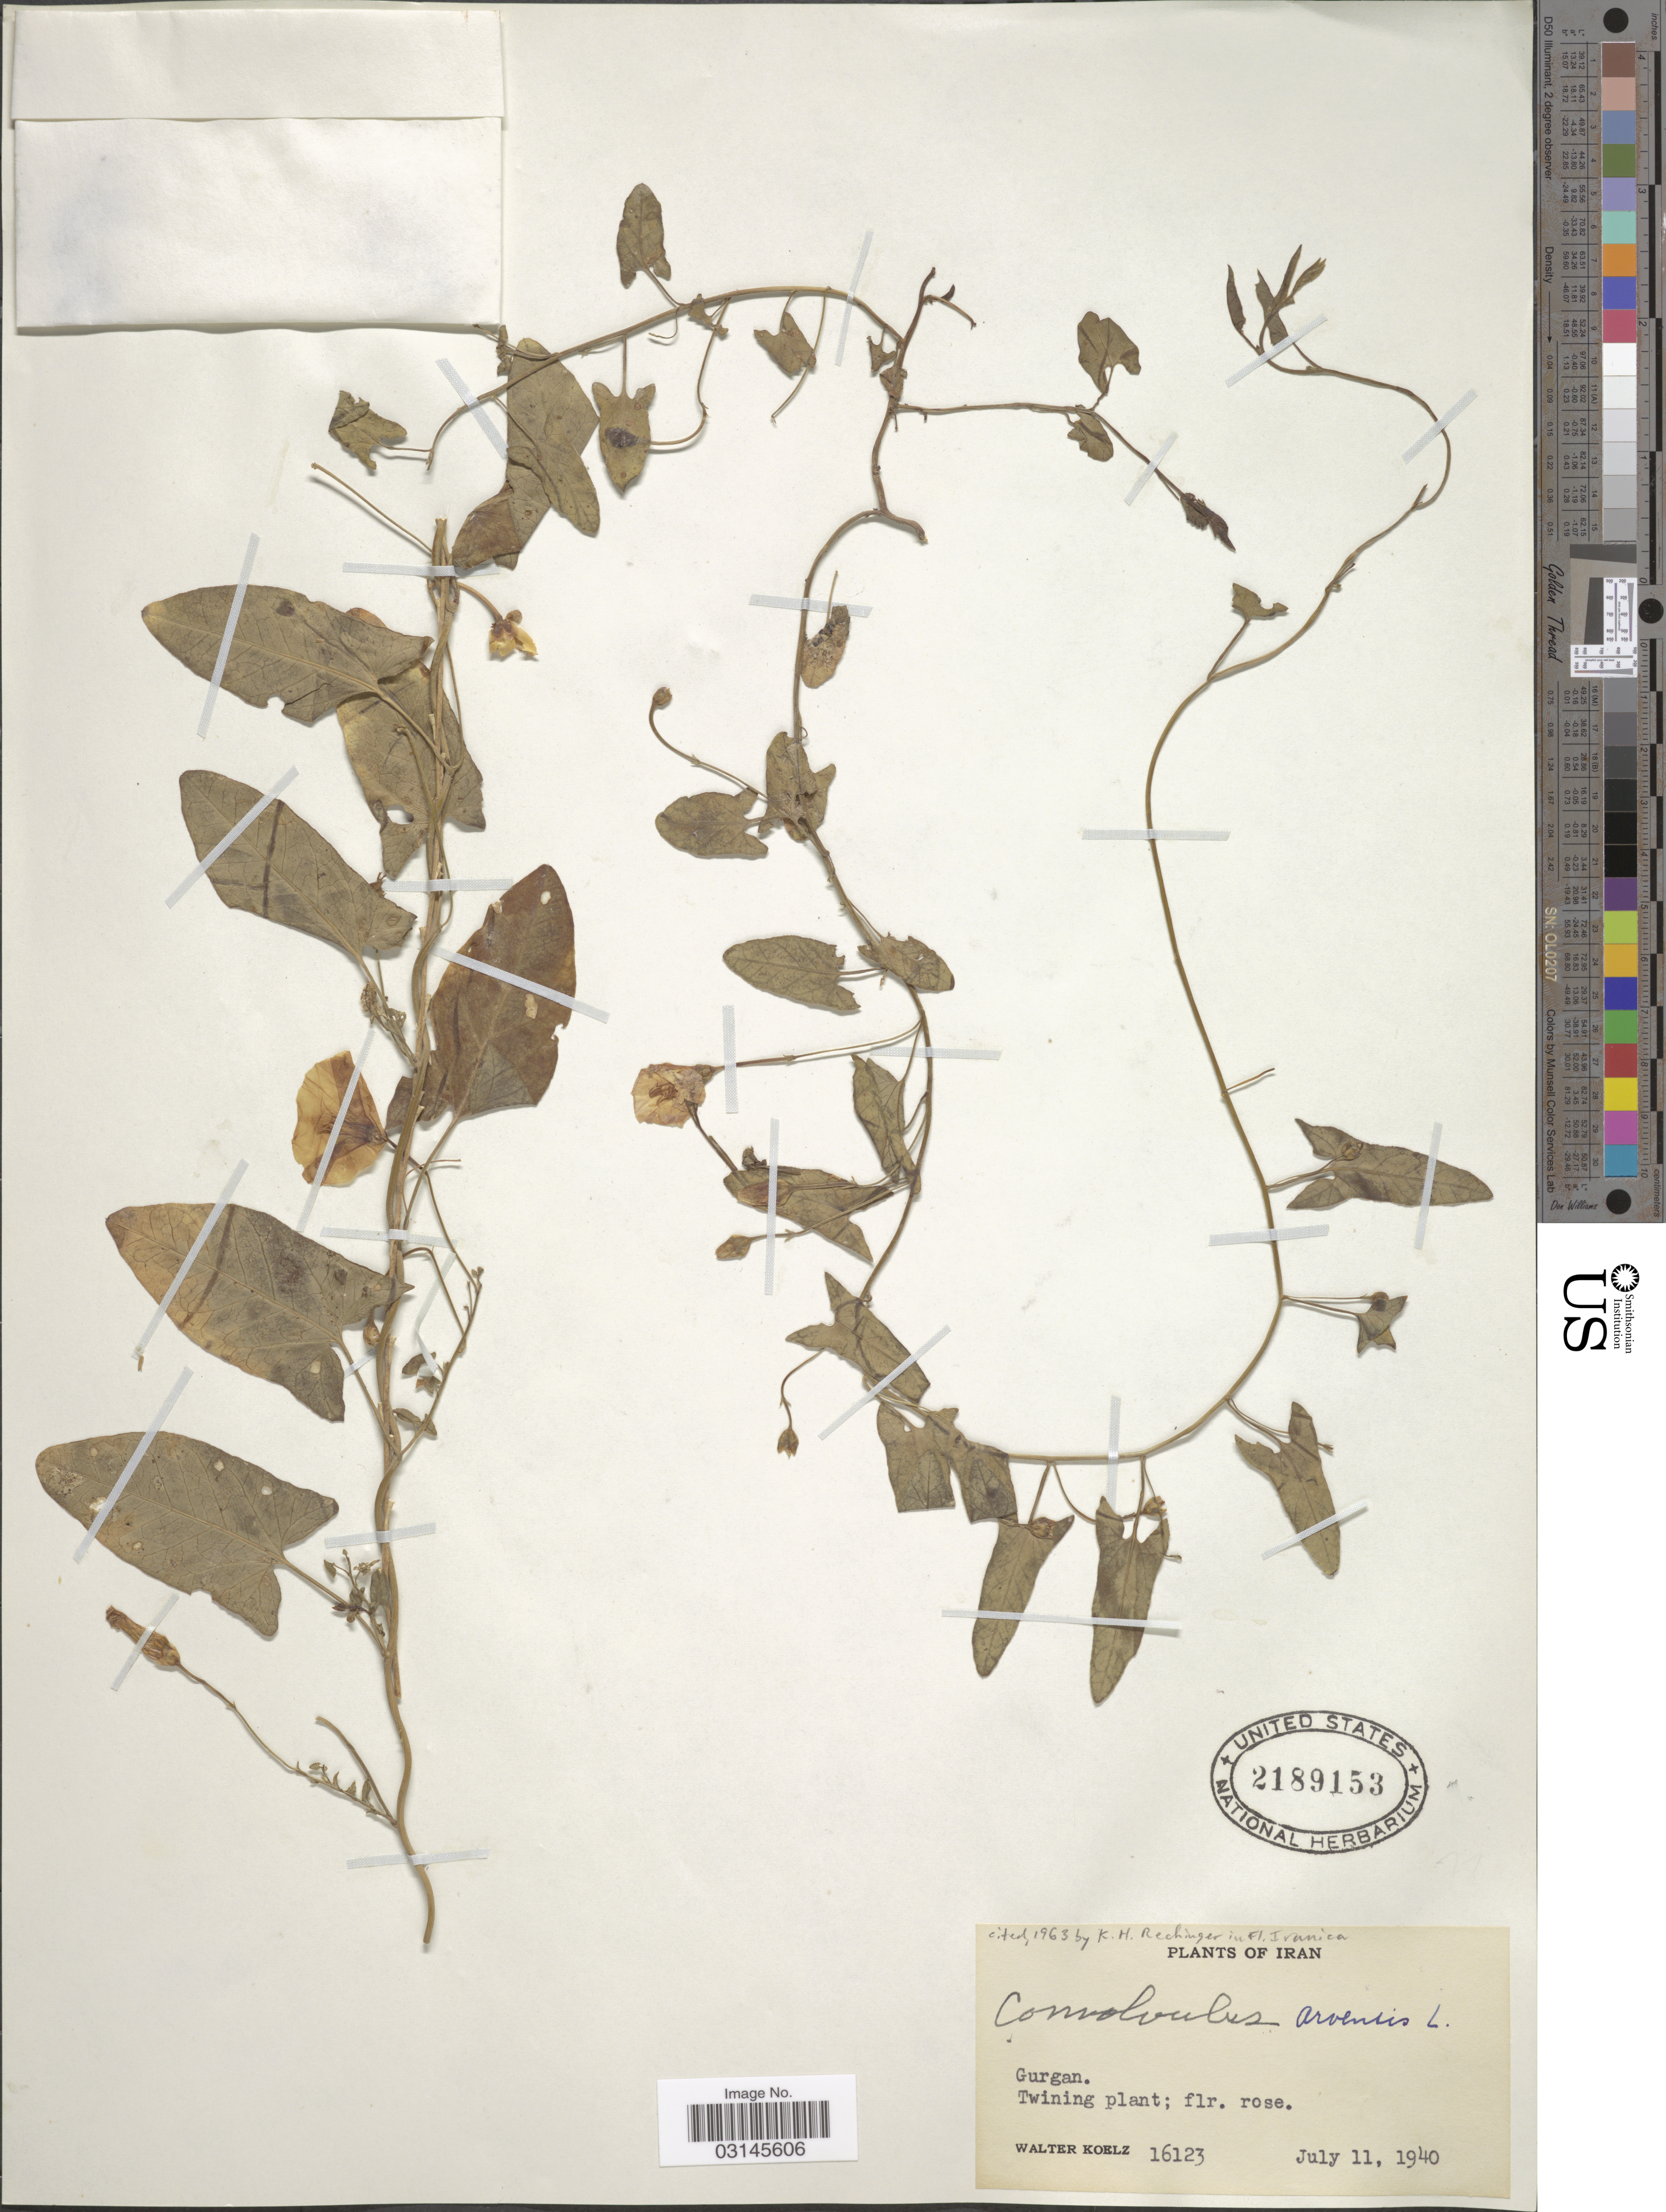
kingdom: Plantae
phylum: Tracheophyta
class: Magnoliopsida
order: Solanales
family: Convolvulaceae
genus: Convolvulus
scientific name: Convolvulus arvensis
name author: L.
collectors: W. N. Koelz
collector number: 16123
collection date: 1940-07-11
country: Iran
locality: Gurgan.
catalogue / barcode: US 2189153